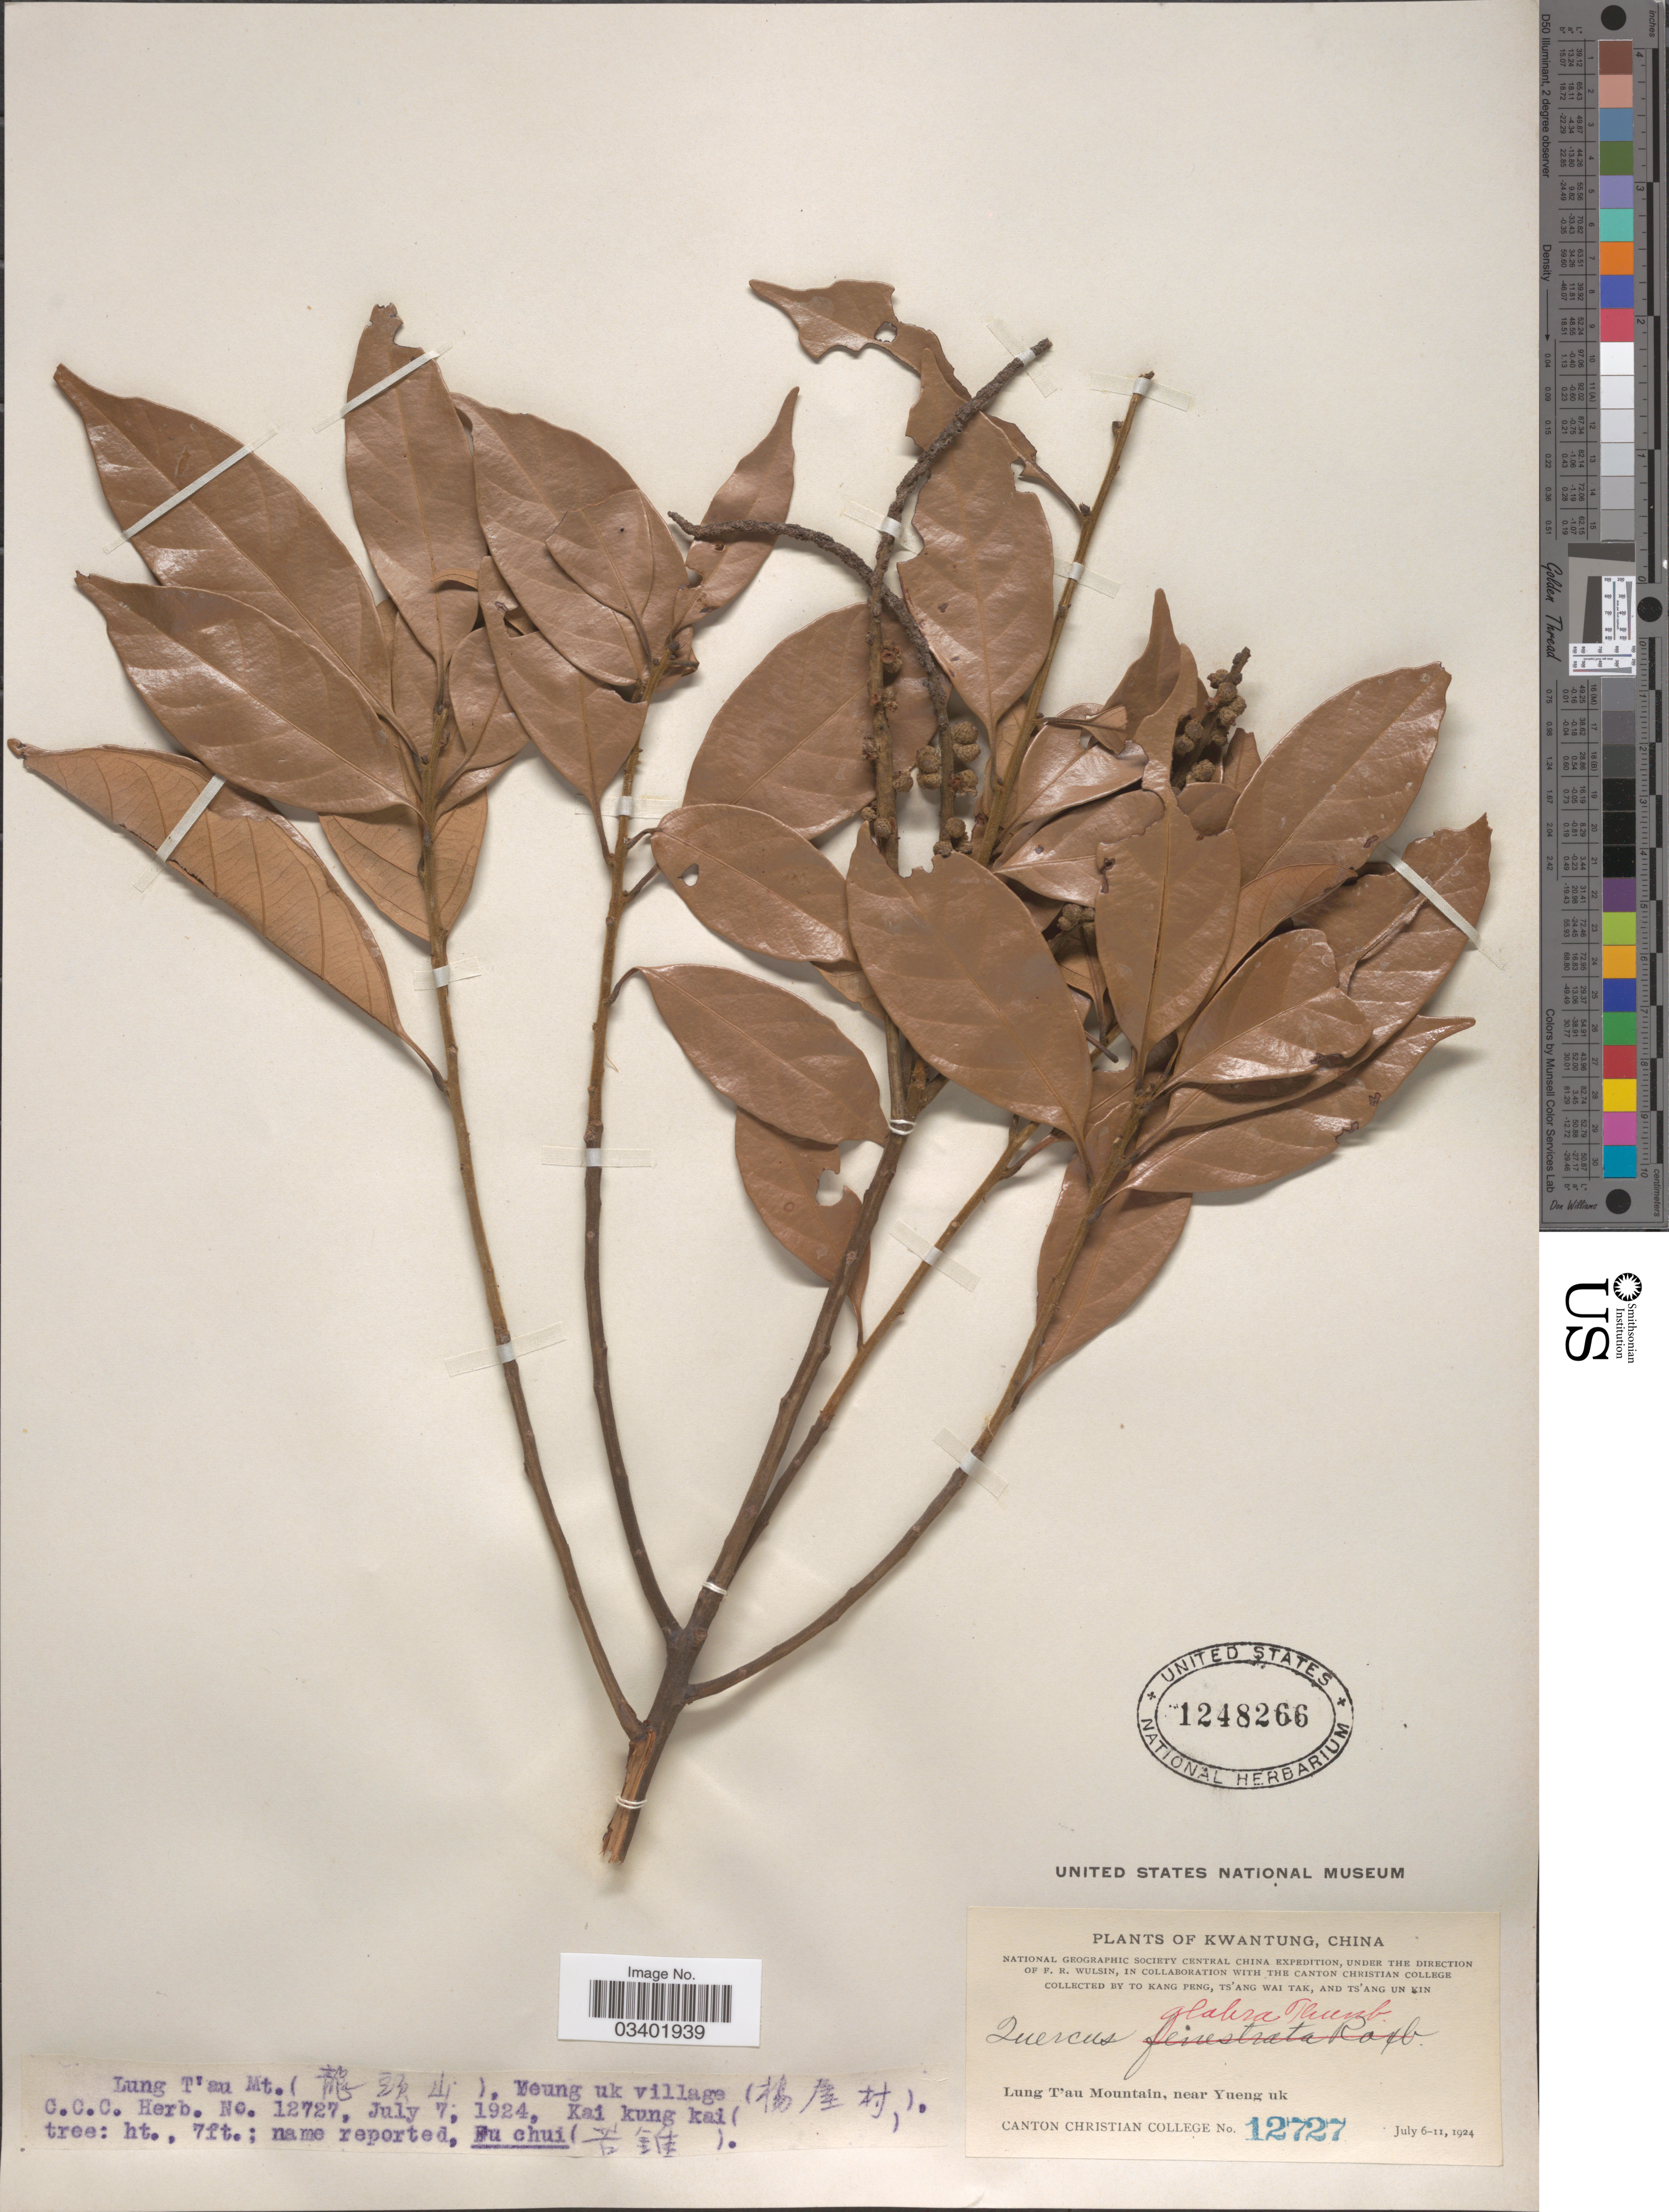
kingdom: Plantae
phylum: Tracheophyta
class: Magnoliopsida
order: Fagales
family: Fagaceae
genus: Lithocarpus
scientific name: Lithocarpus glaber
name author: (Thunb.) Nakai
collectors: To Kang P'eng, W. T. Tsang & Ts' Ang Un Kin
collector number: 12727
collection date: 1924-07-07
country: China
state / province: Guangdong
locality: Kwangtung. Lung T'au Mountain, near Yueng uk. (X), Yeung uk village (X).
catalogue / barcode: US 1248266